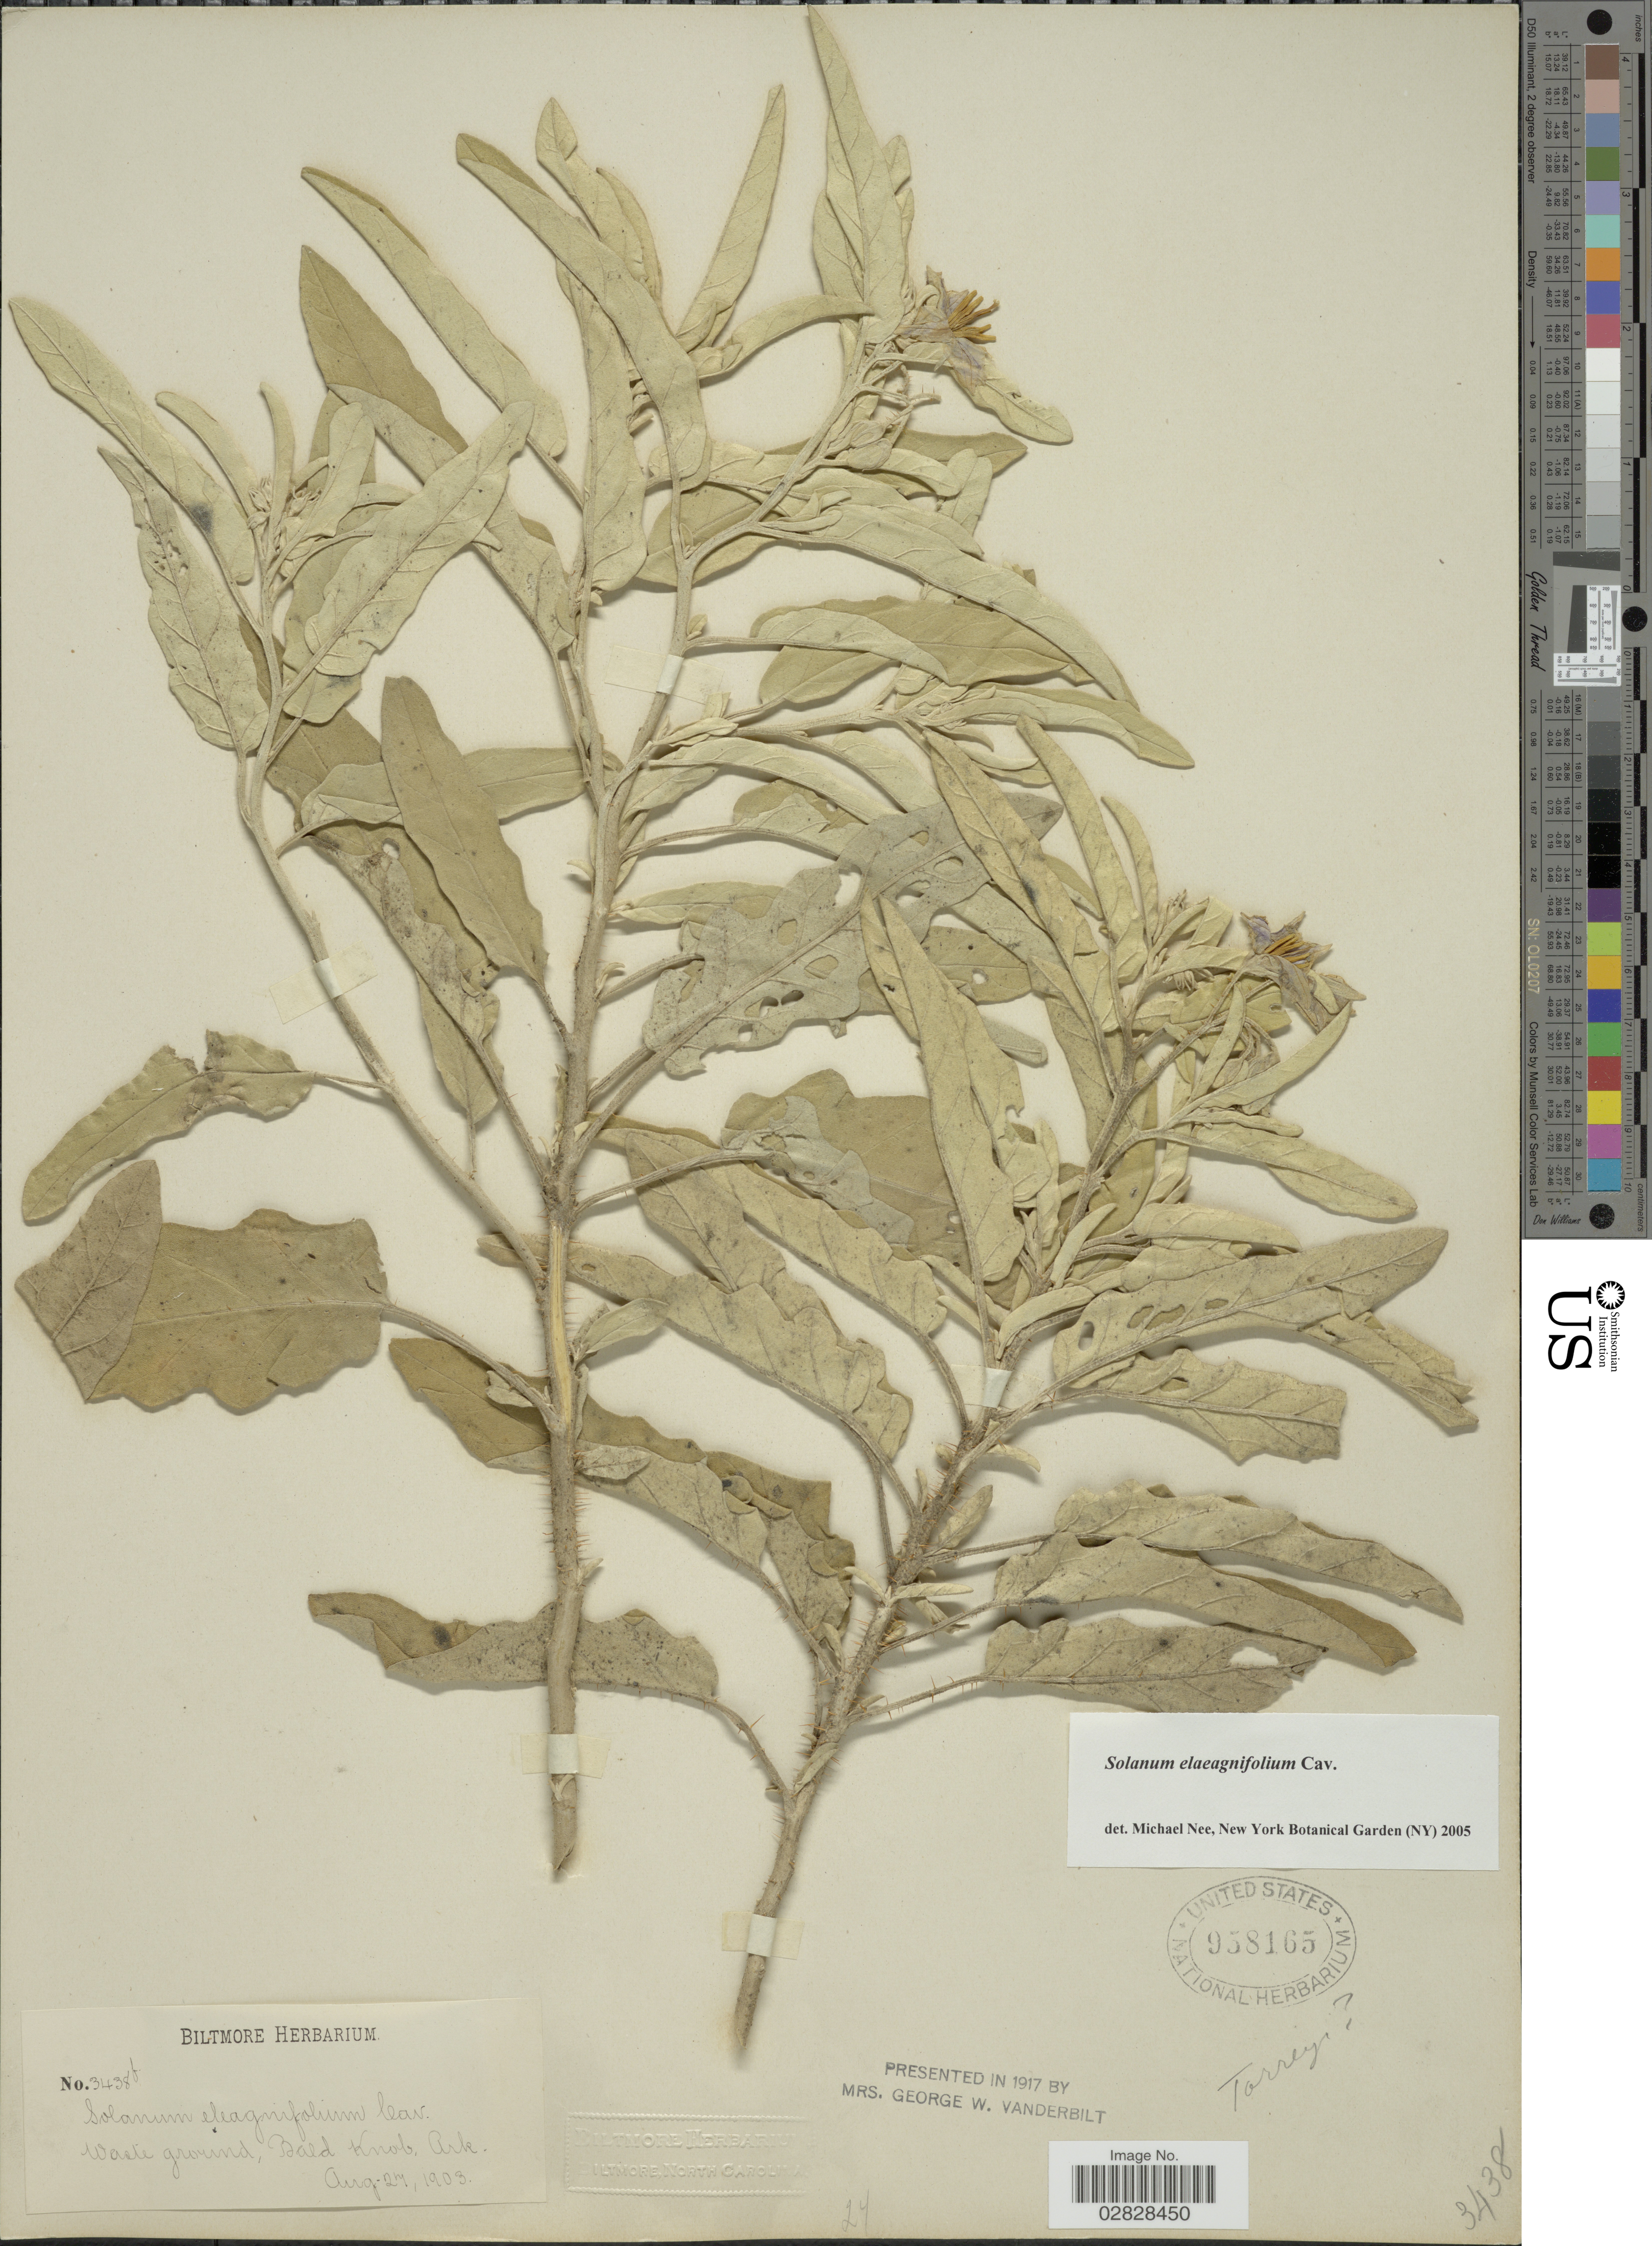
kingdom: Plantae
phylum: Tracheophyta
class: Magnoliopsida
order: Solanales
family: Solanaceae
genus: Solanum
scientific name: Solanum elaeagnifolium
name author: Cav.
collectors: ex herb. Biltmore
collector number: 3438f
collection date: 1903-08-27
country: United States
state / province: Arkansas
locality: Bald Knob.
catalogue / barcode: US 958165